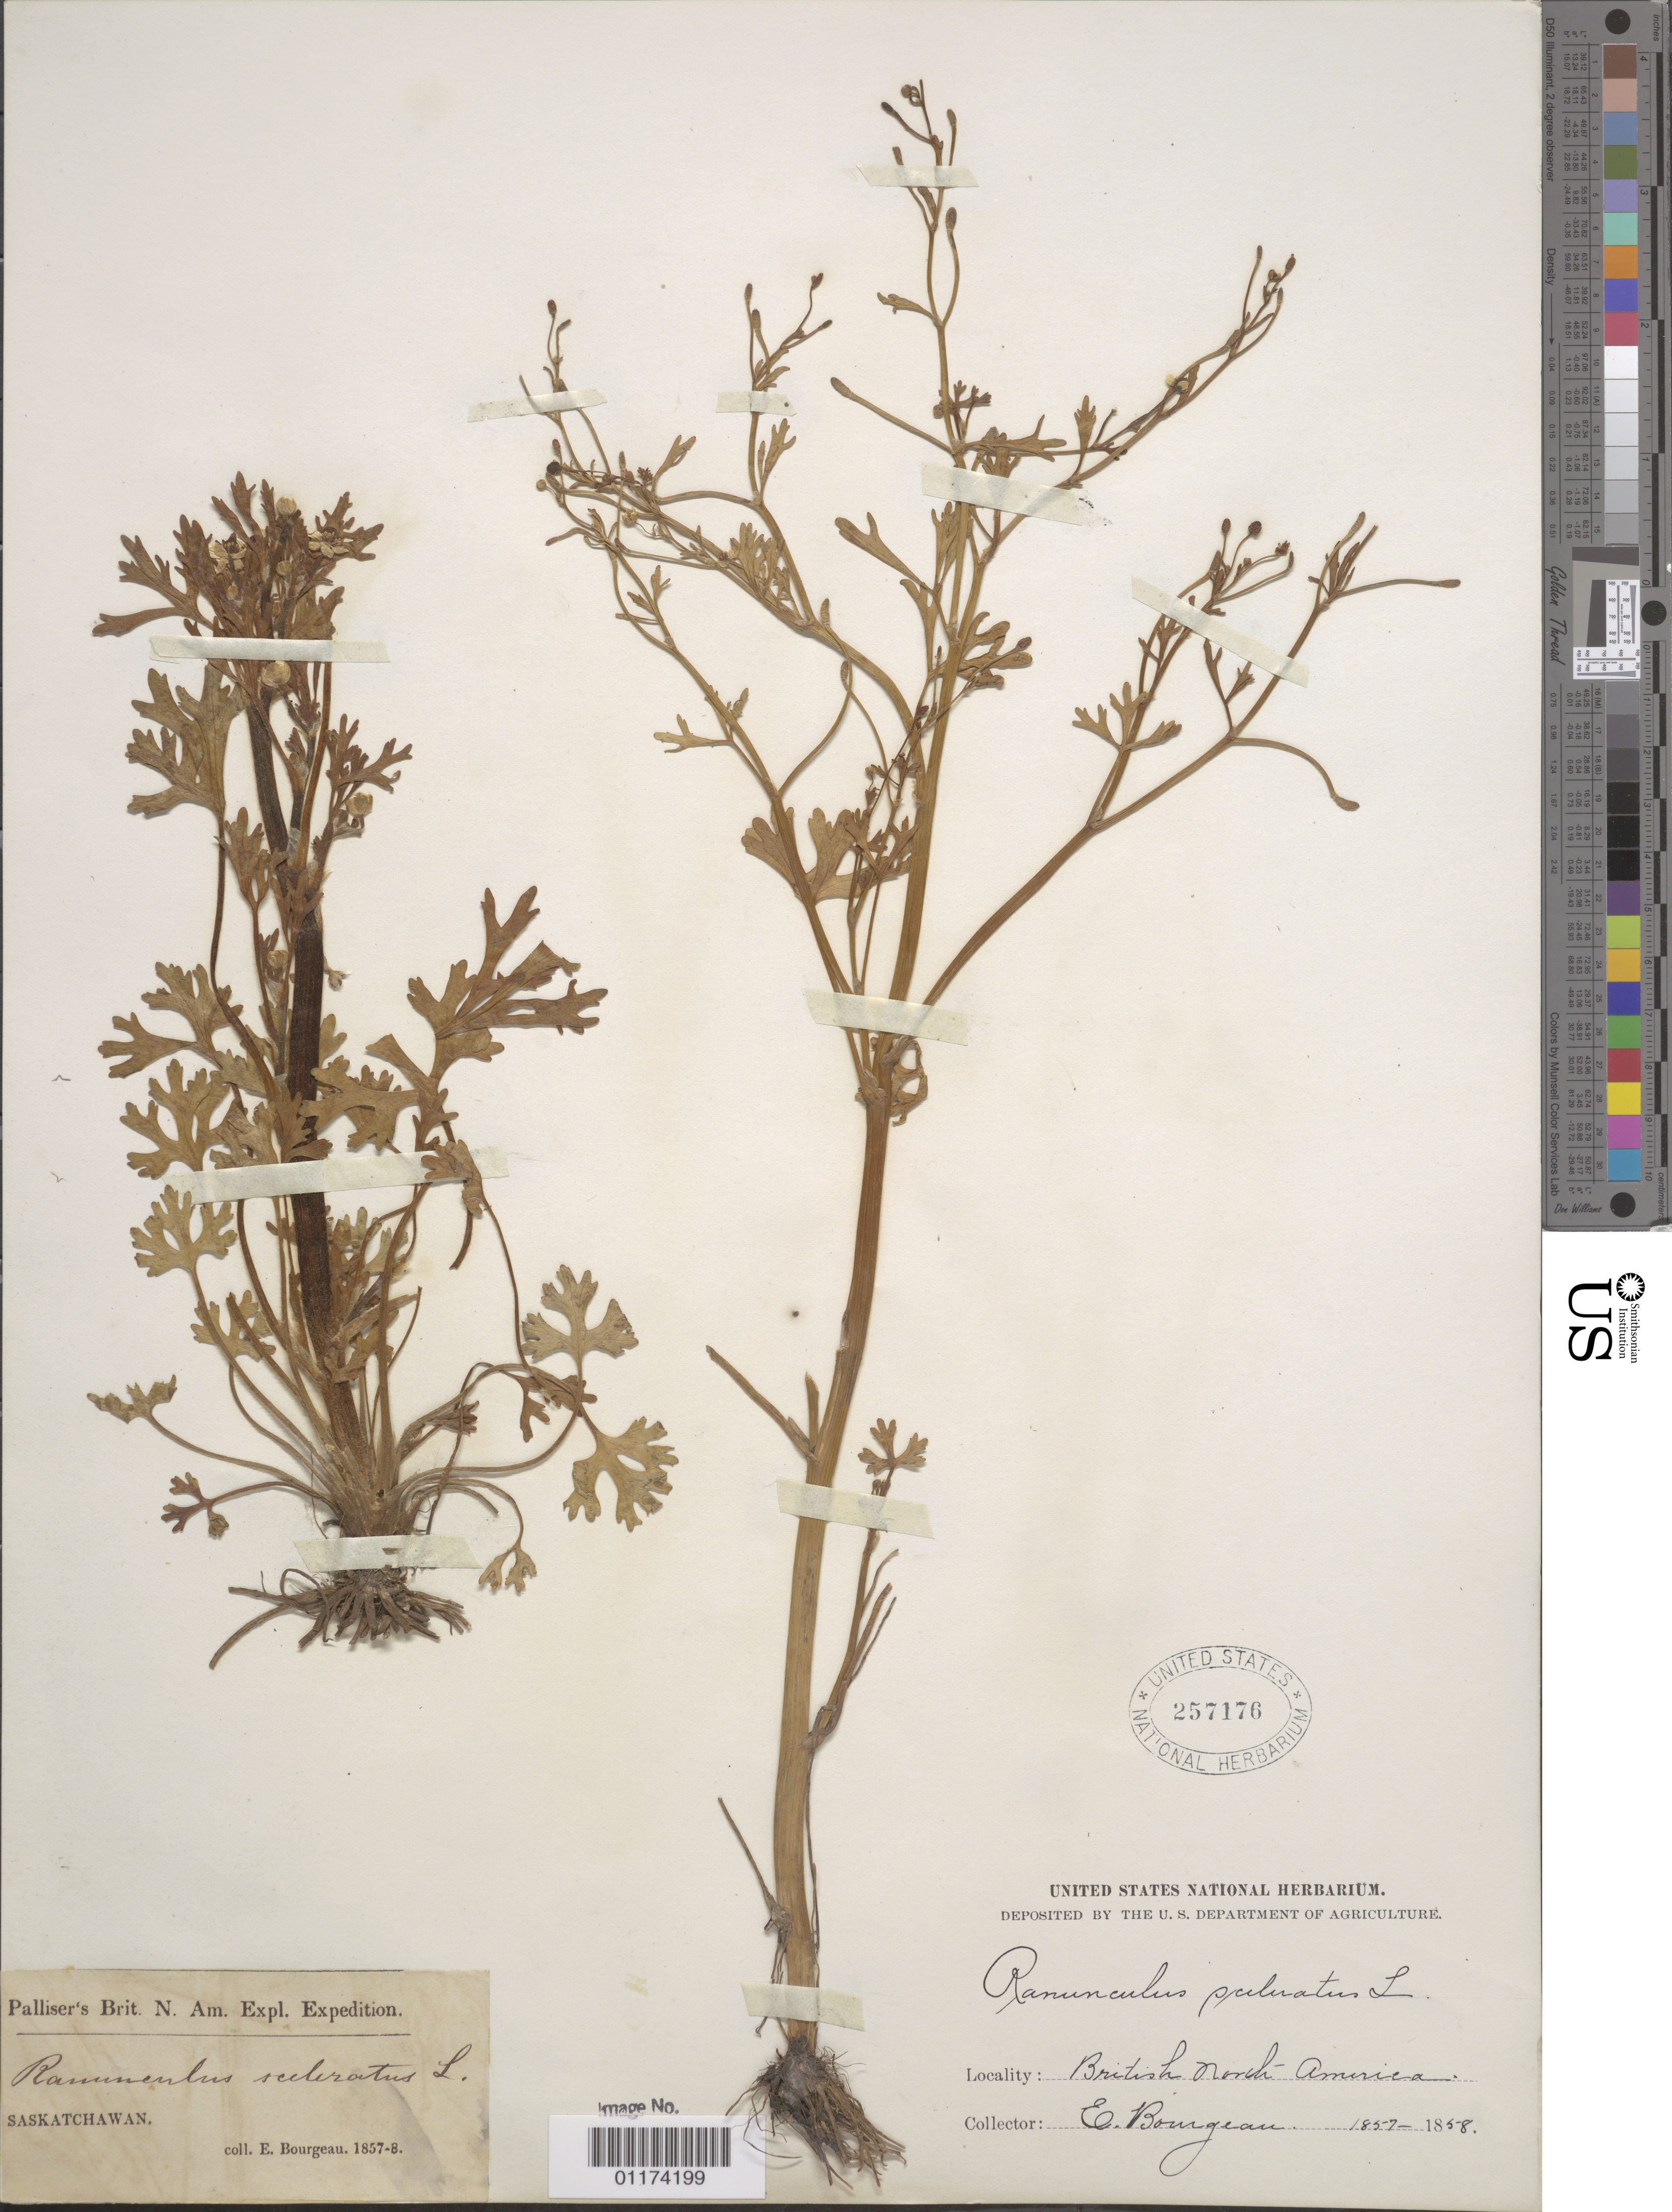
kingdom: Plantae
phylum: Tracheophyta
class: Magnoliopsida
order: Ranunculales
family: Ranunculaceae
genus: Ranunculus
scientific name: Ranunculus sceleratus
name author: L.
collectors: E. Bourgeau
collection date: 1857/1858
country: Canada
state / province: Saskatchewan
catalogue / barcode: US 257176